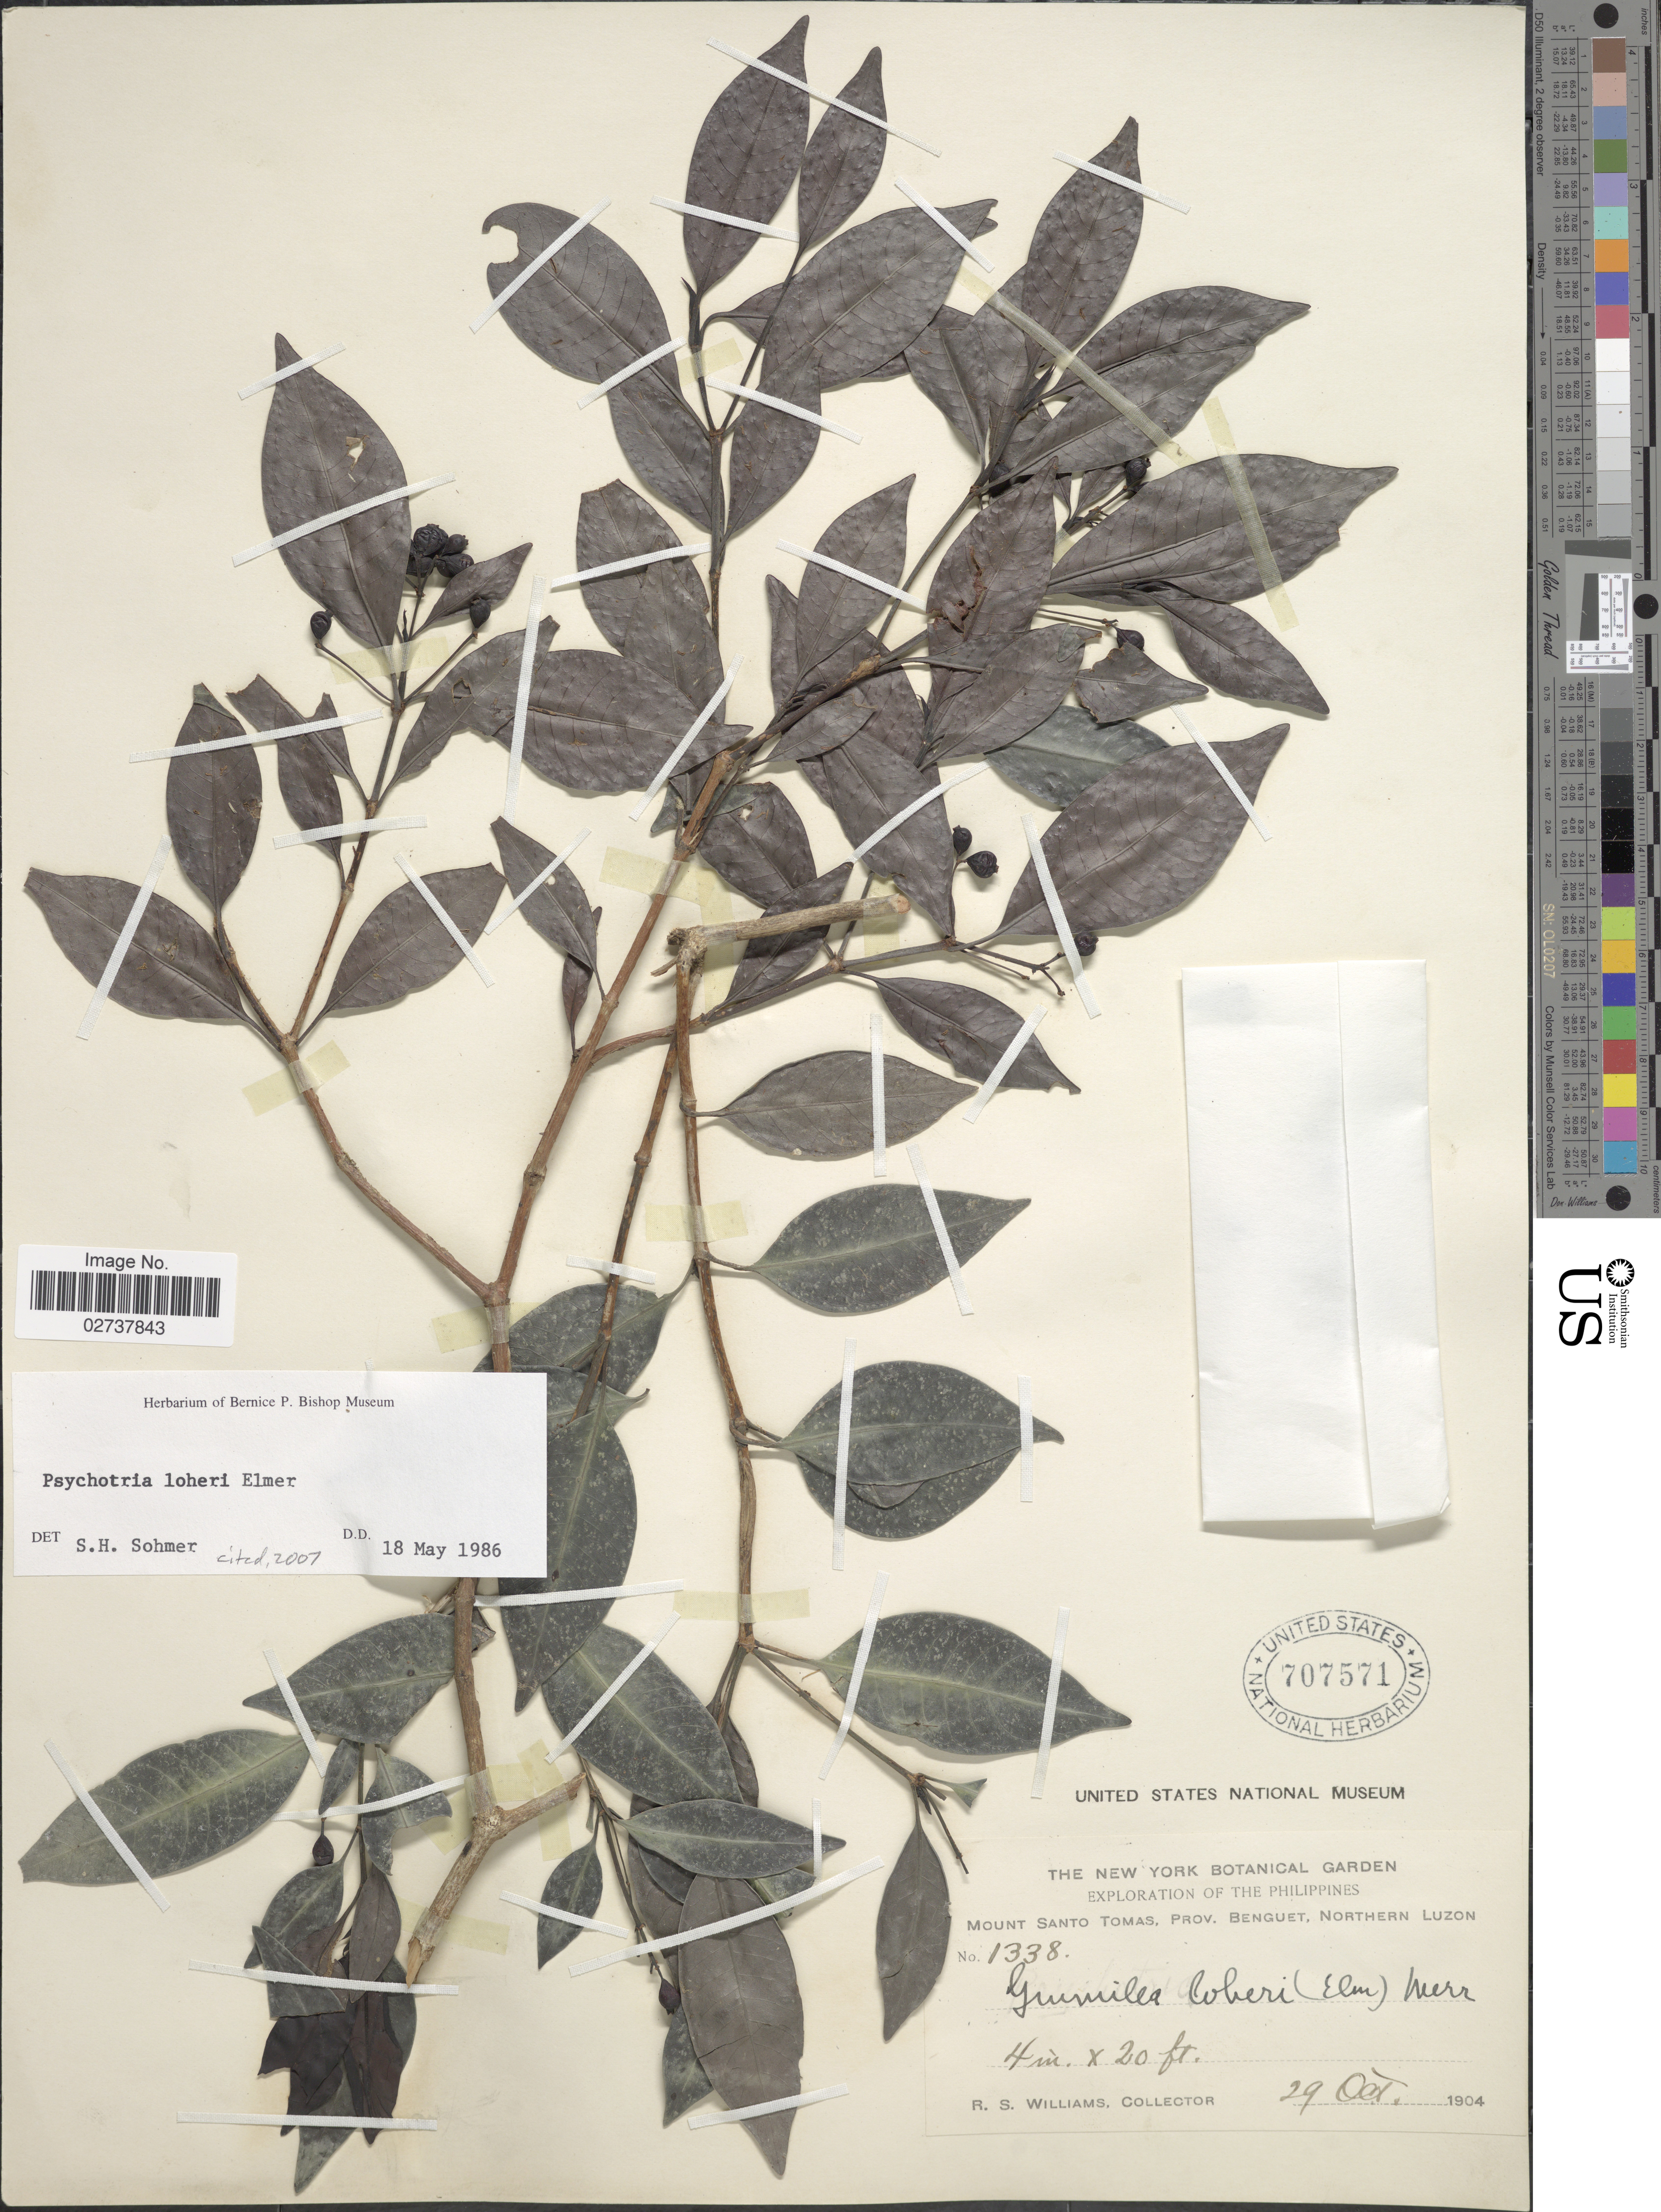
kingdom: Plantae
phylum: Tracheophyta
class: Magnoliopsida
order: Gentianales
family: Rubiaceae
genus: Psychotria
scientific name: Psychotria loheri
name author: Elmer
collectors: R. S. Williams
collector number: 1338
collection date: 1904-10-29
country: Philippines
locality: Mount Santo Tomas, Prov. Benguet, Northern Luzon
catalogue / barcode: US 707571